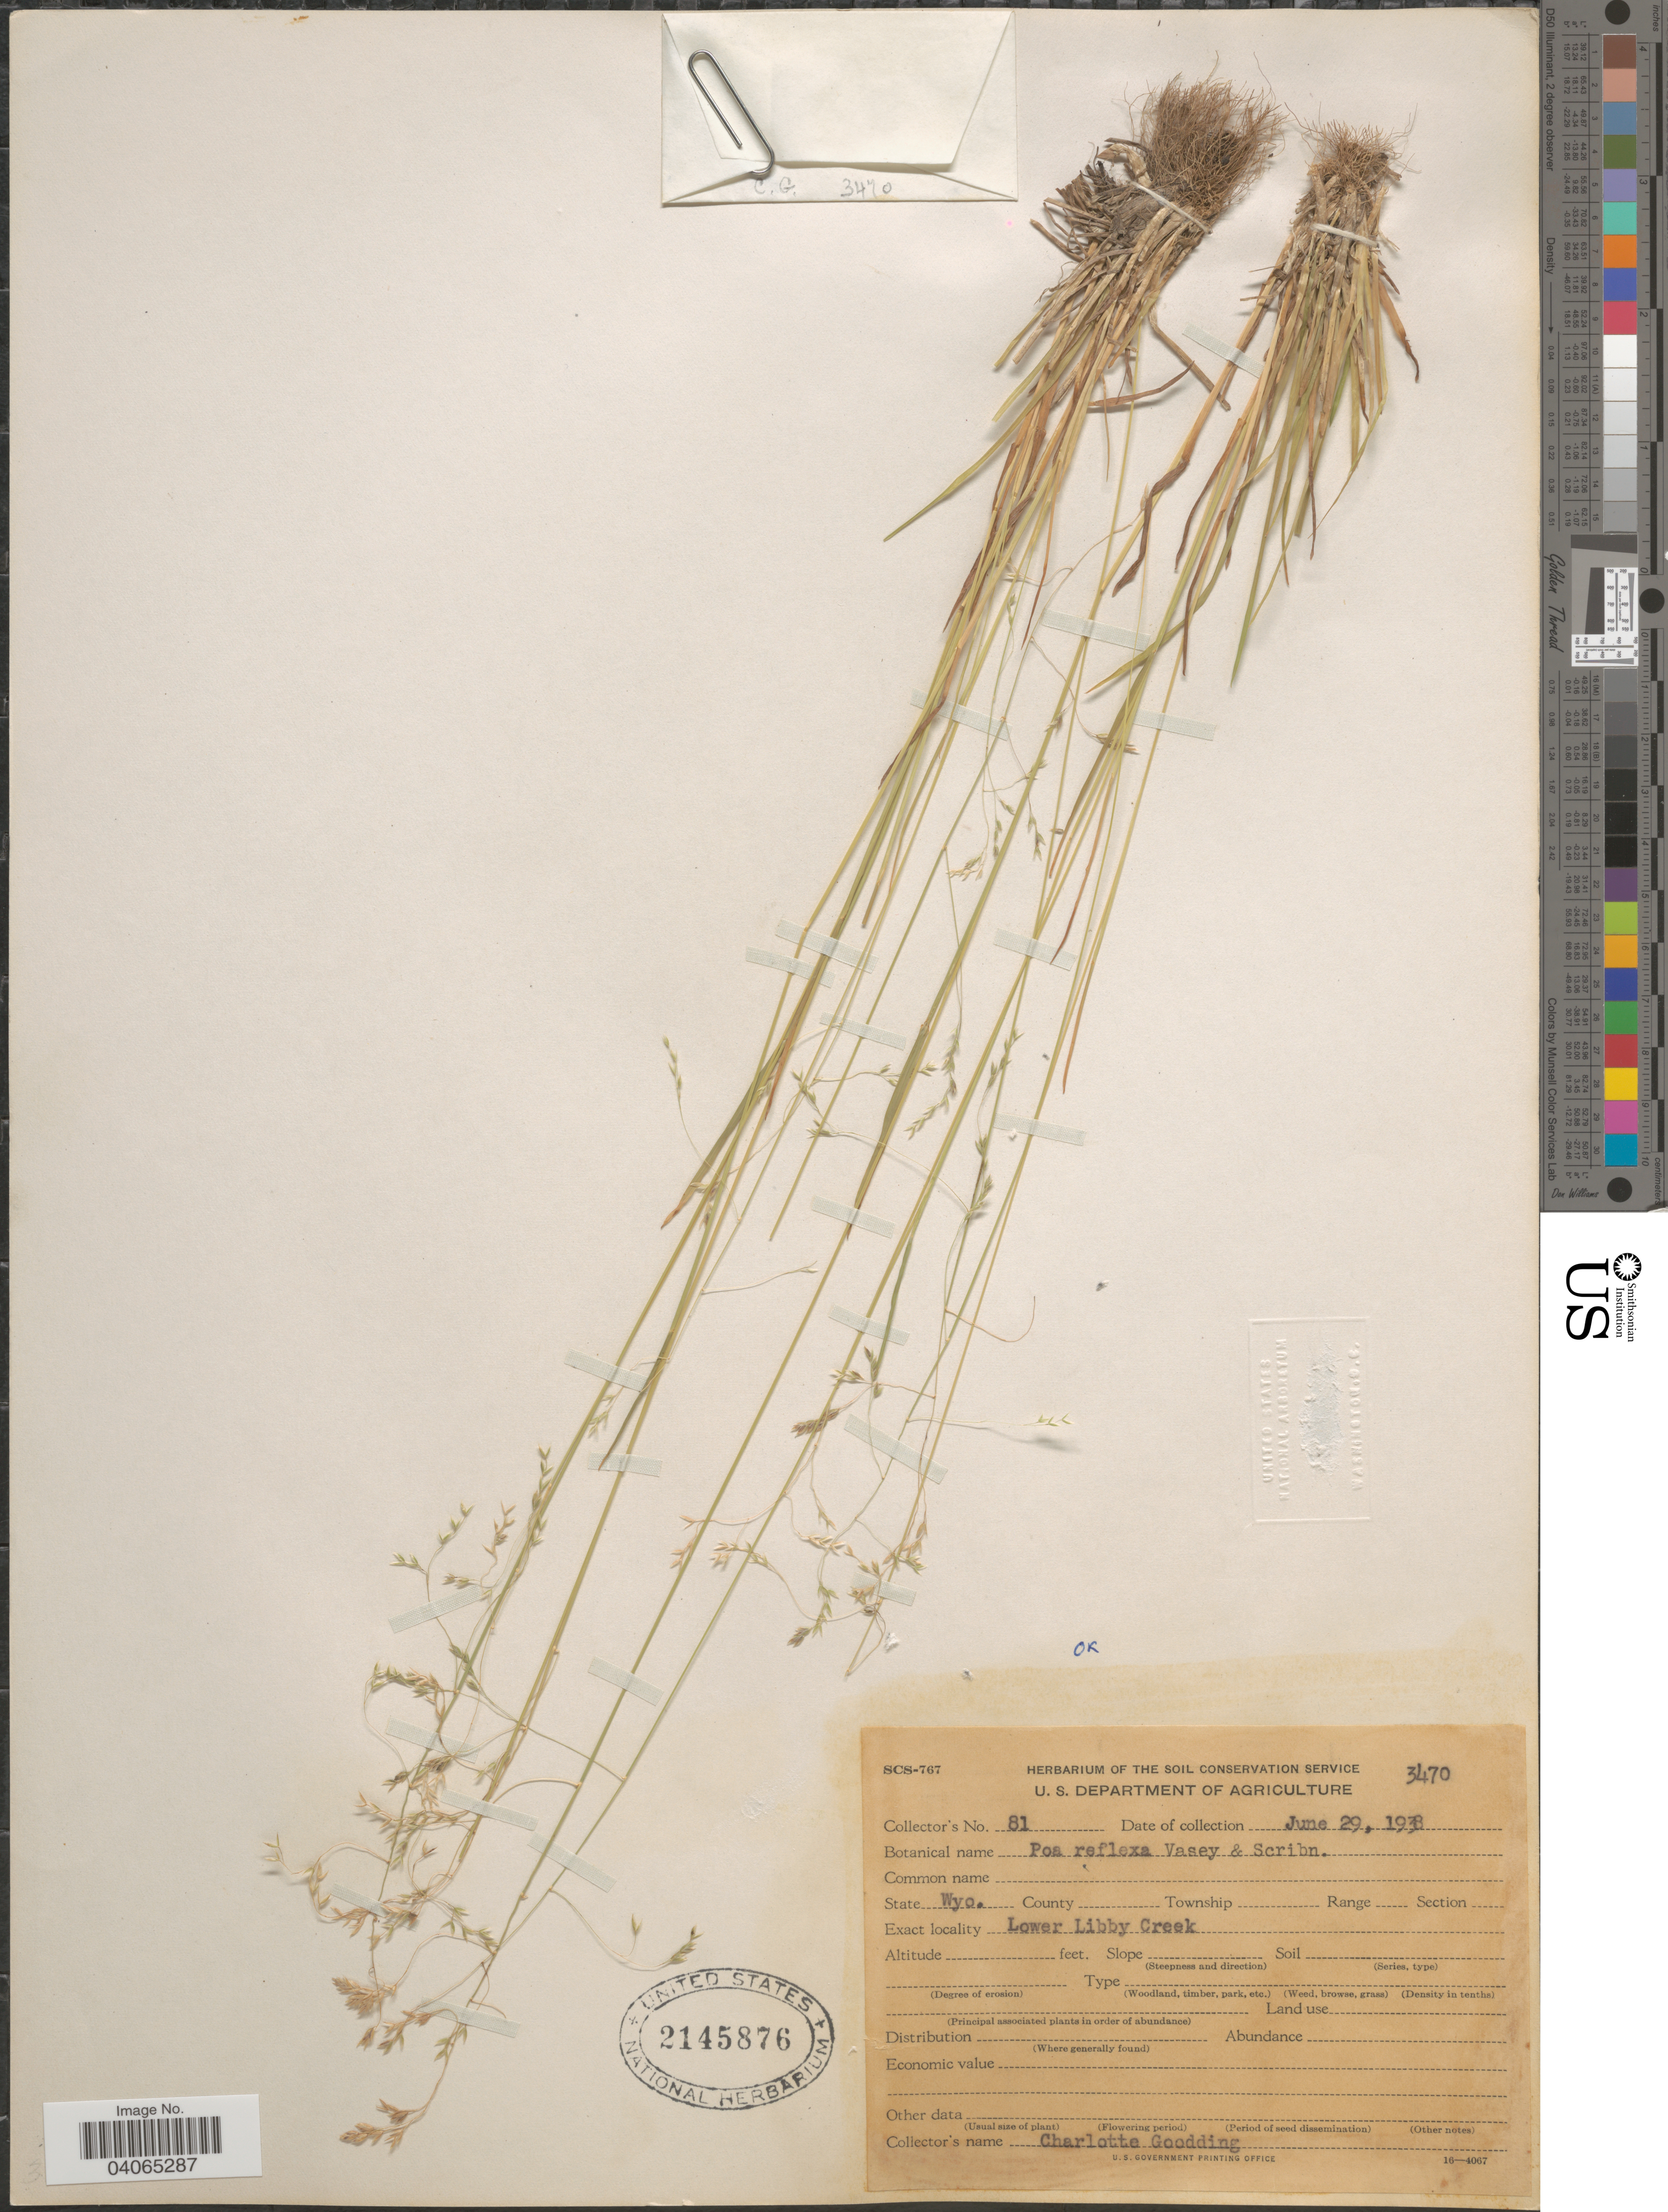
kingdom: Plantae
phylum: Tracheophyta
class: Liliopsida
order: Poales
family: Poaceae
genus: Poa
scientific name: Poa reflexa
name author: Vasey & Scribn.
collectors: C. Goodding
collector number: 81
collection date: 1938-06-29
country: United States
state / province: Wyoming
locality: Lower Libby Creek.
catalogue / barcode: US 2145876